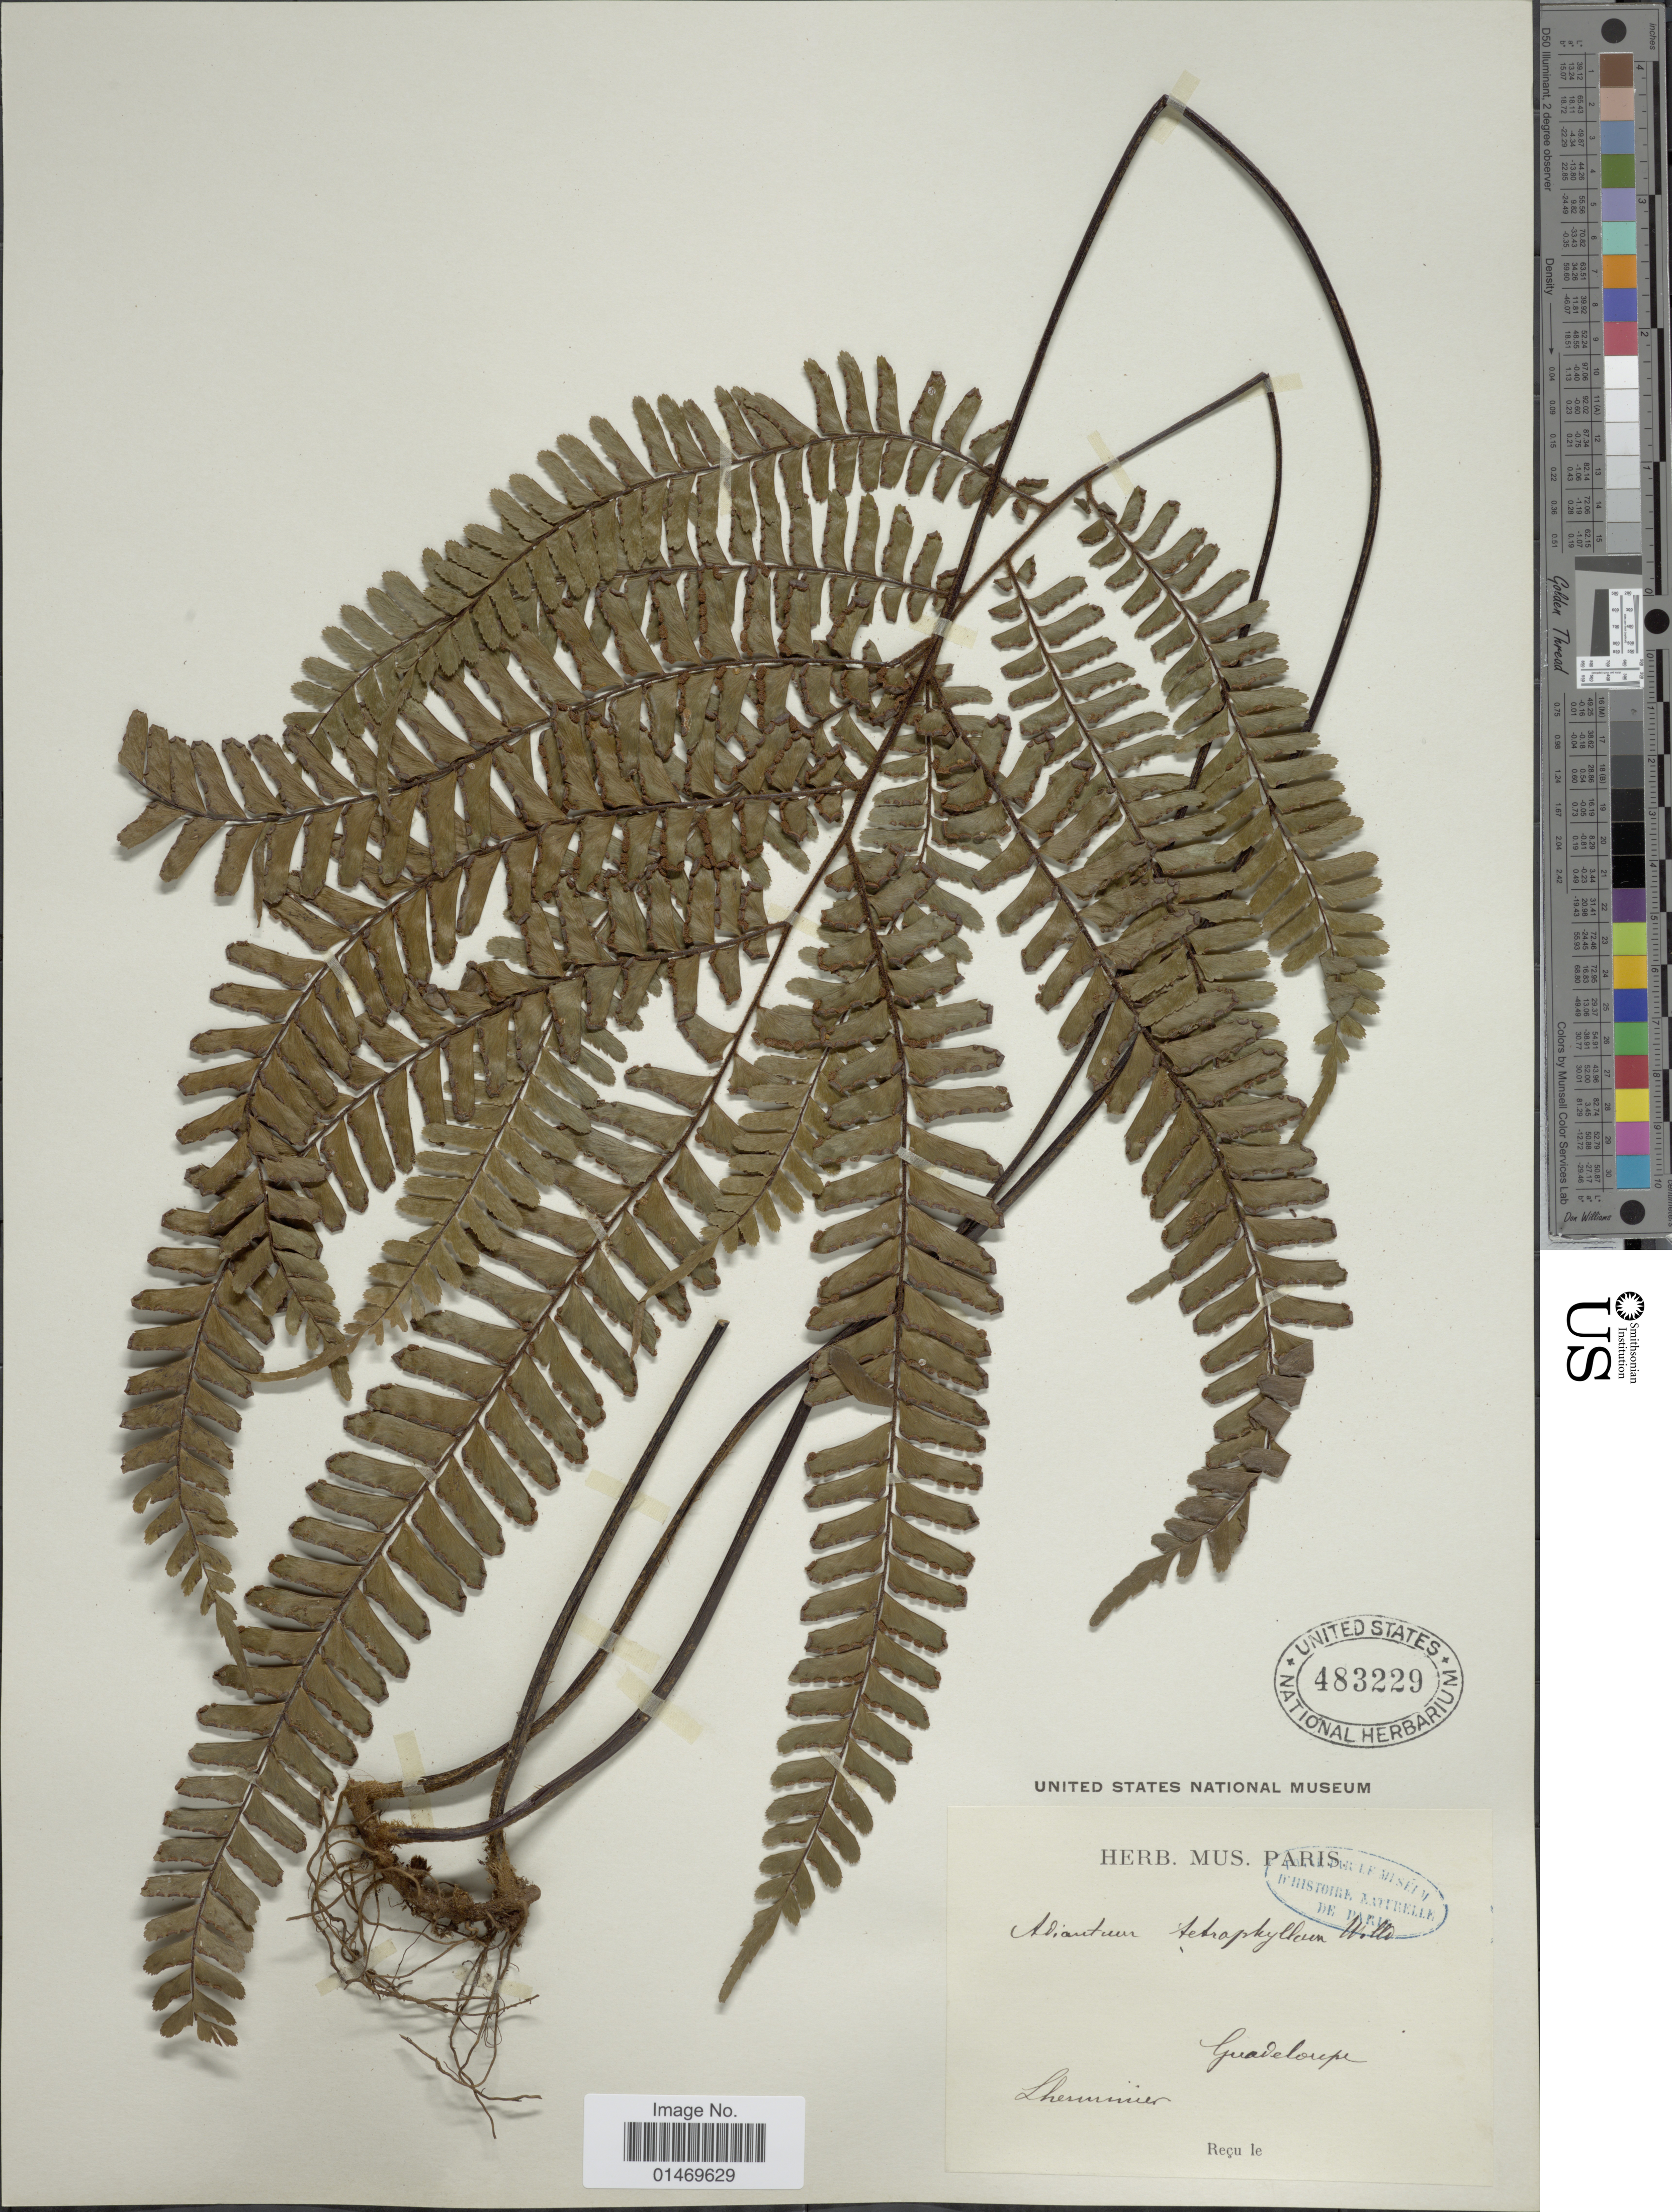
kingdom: Plantae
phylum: Tracheophyta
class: Polypodiopsida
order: Polypodiales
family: Pteridaceae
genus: Adiantum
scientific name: Adiantum tetraphyllum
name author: Humb. & Bonpl. ex Willd.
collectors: -. L'Herminier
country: Guadeloupe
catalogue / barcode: US 483229